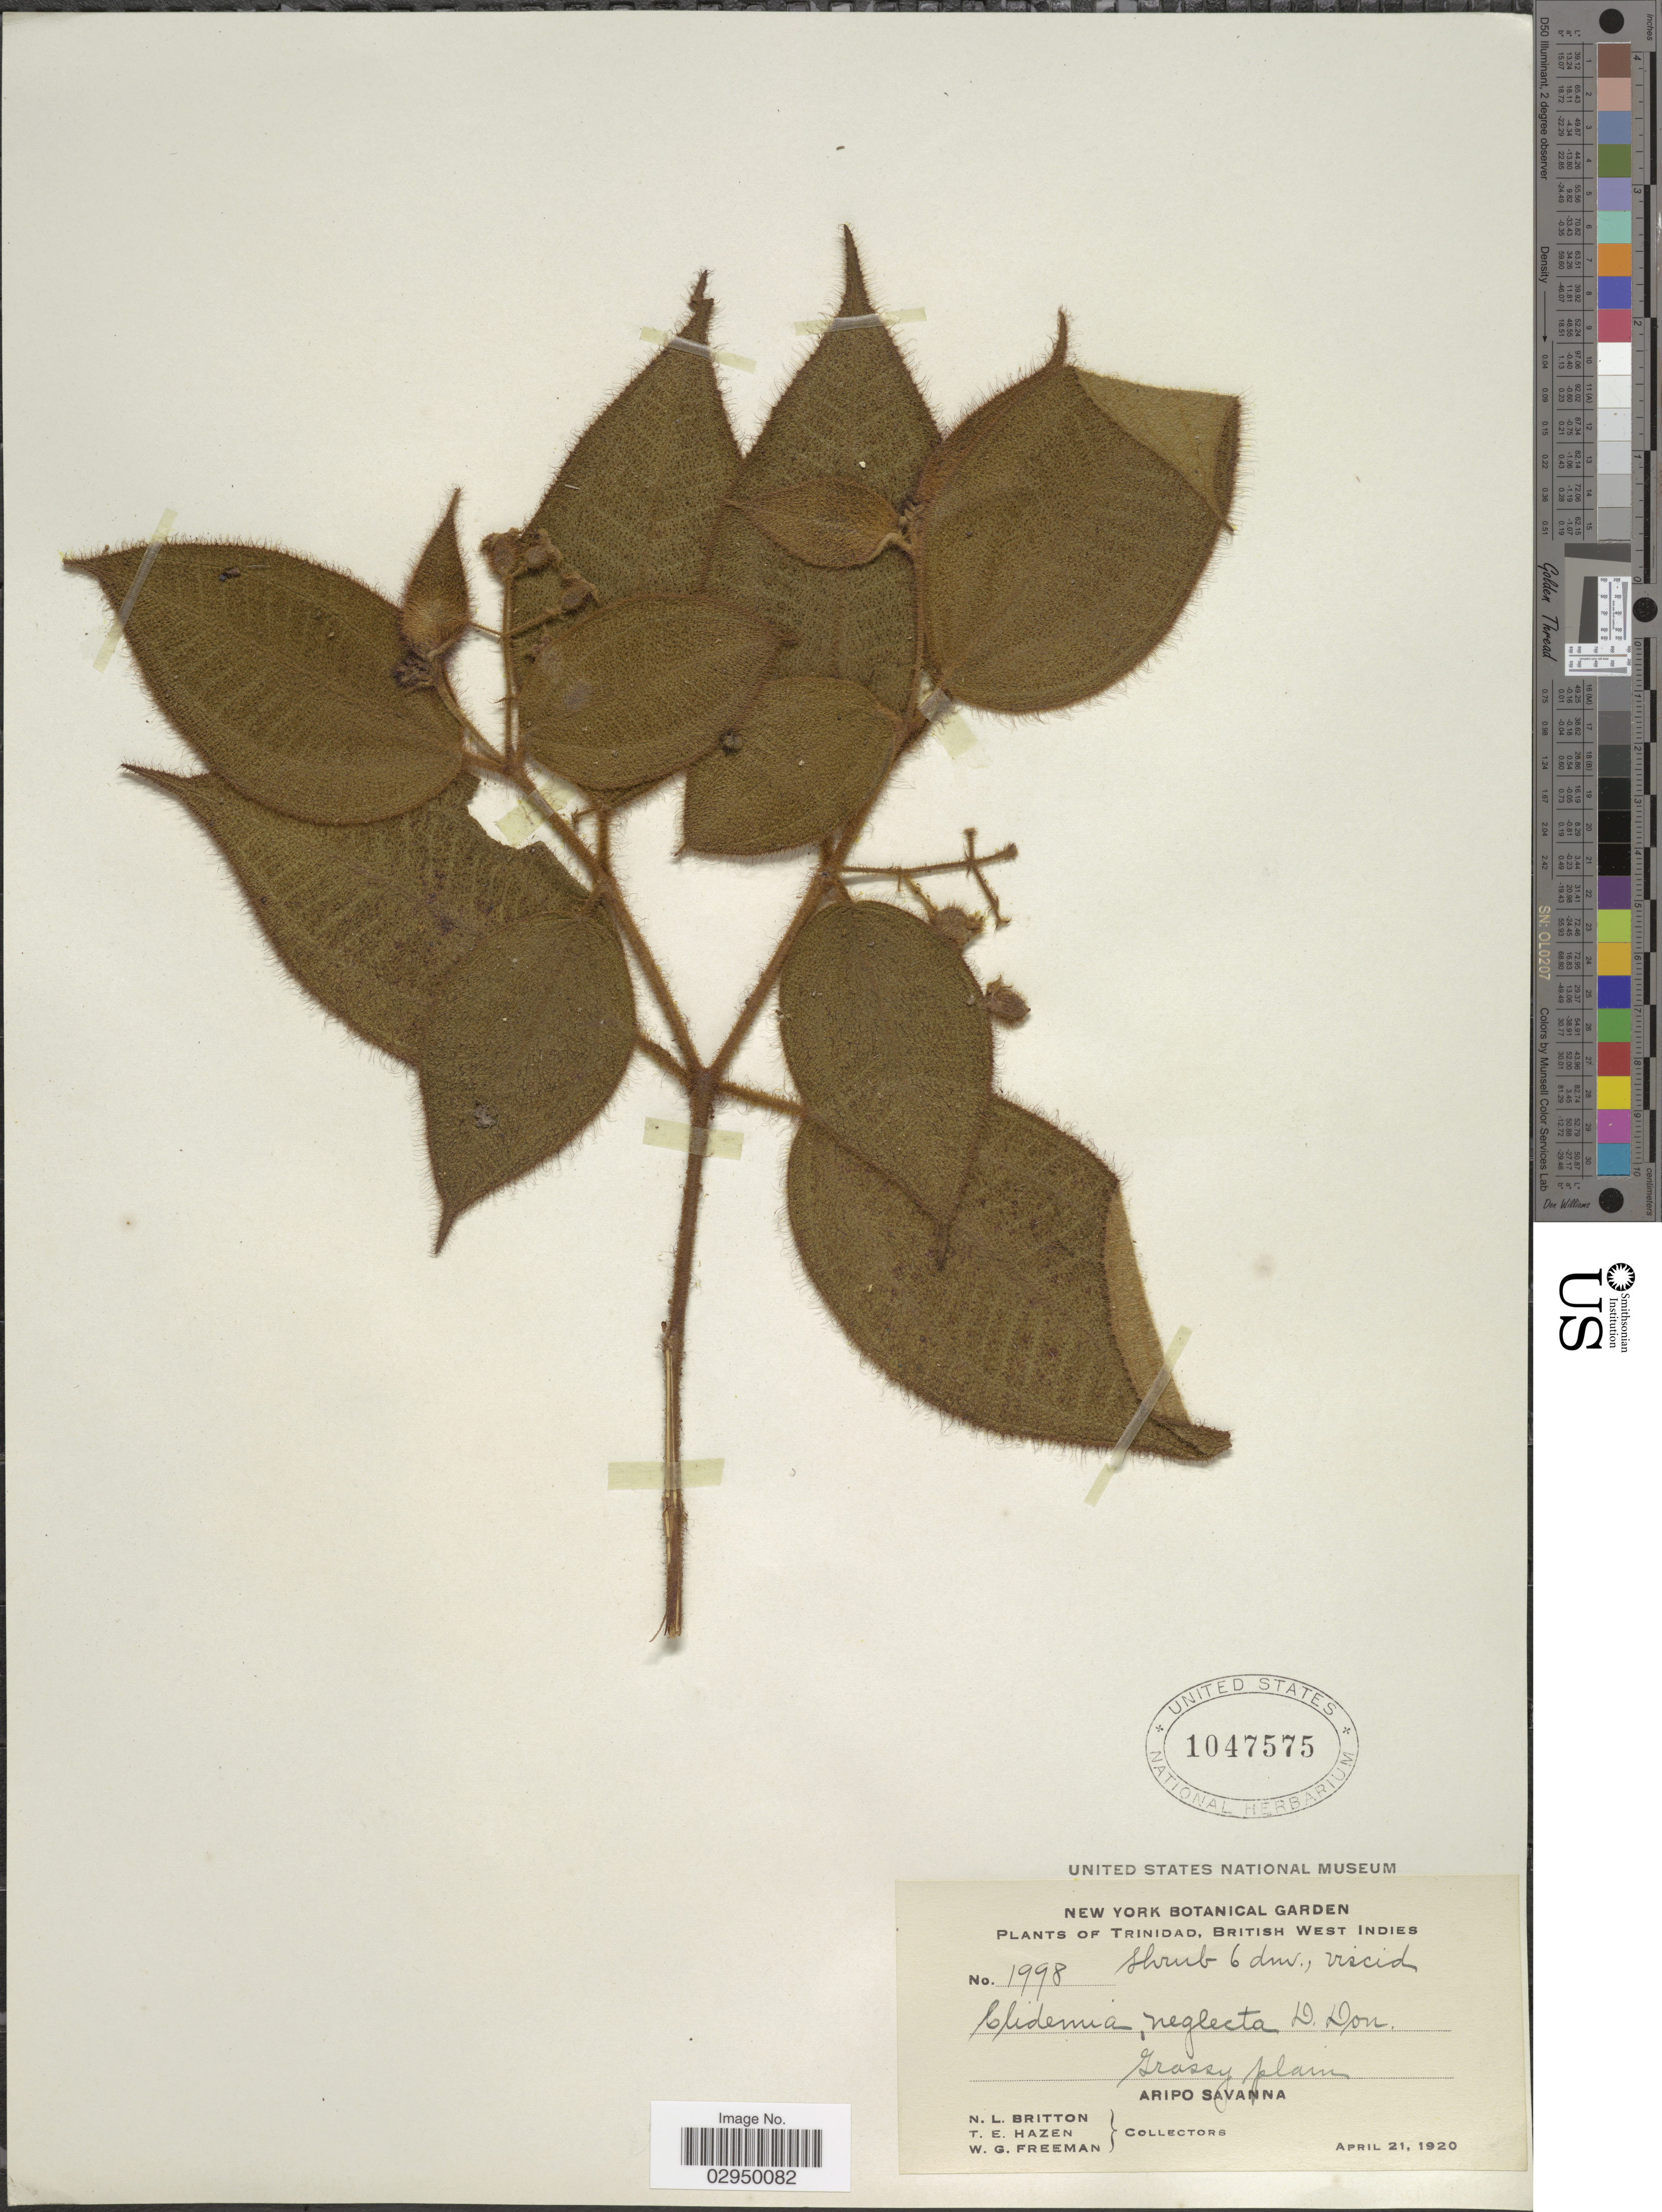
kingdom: Plantae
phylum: Tracheophyta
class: Magnoliopsida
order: Myrtales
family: Melastomataceae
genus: Clidemia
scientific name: Clidemia urceolata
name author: DC.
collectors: N. Britton, T. E. Hazen & W. Freeman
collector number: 1998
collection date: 1920-04-21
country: Trinidad and Tobago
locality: Trinidad, British West Indies. Aripo Savanna.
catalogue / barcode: US 1047575